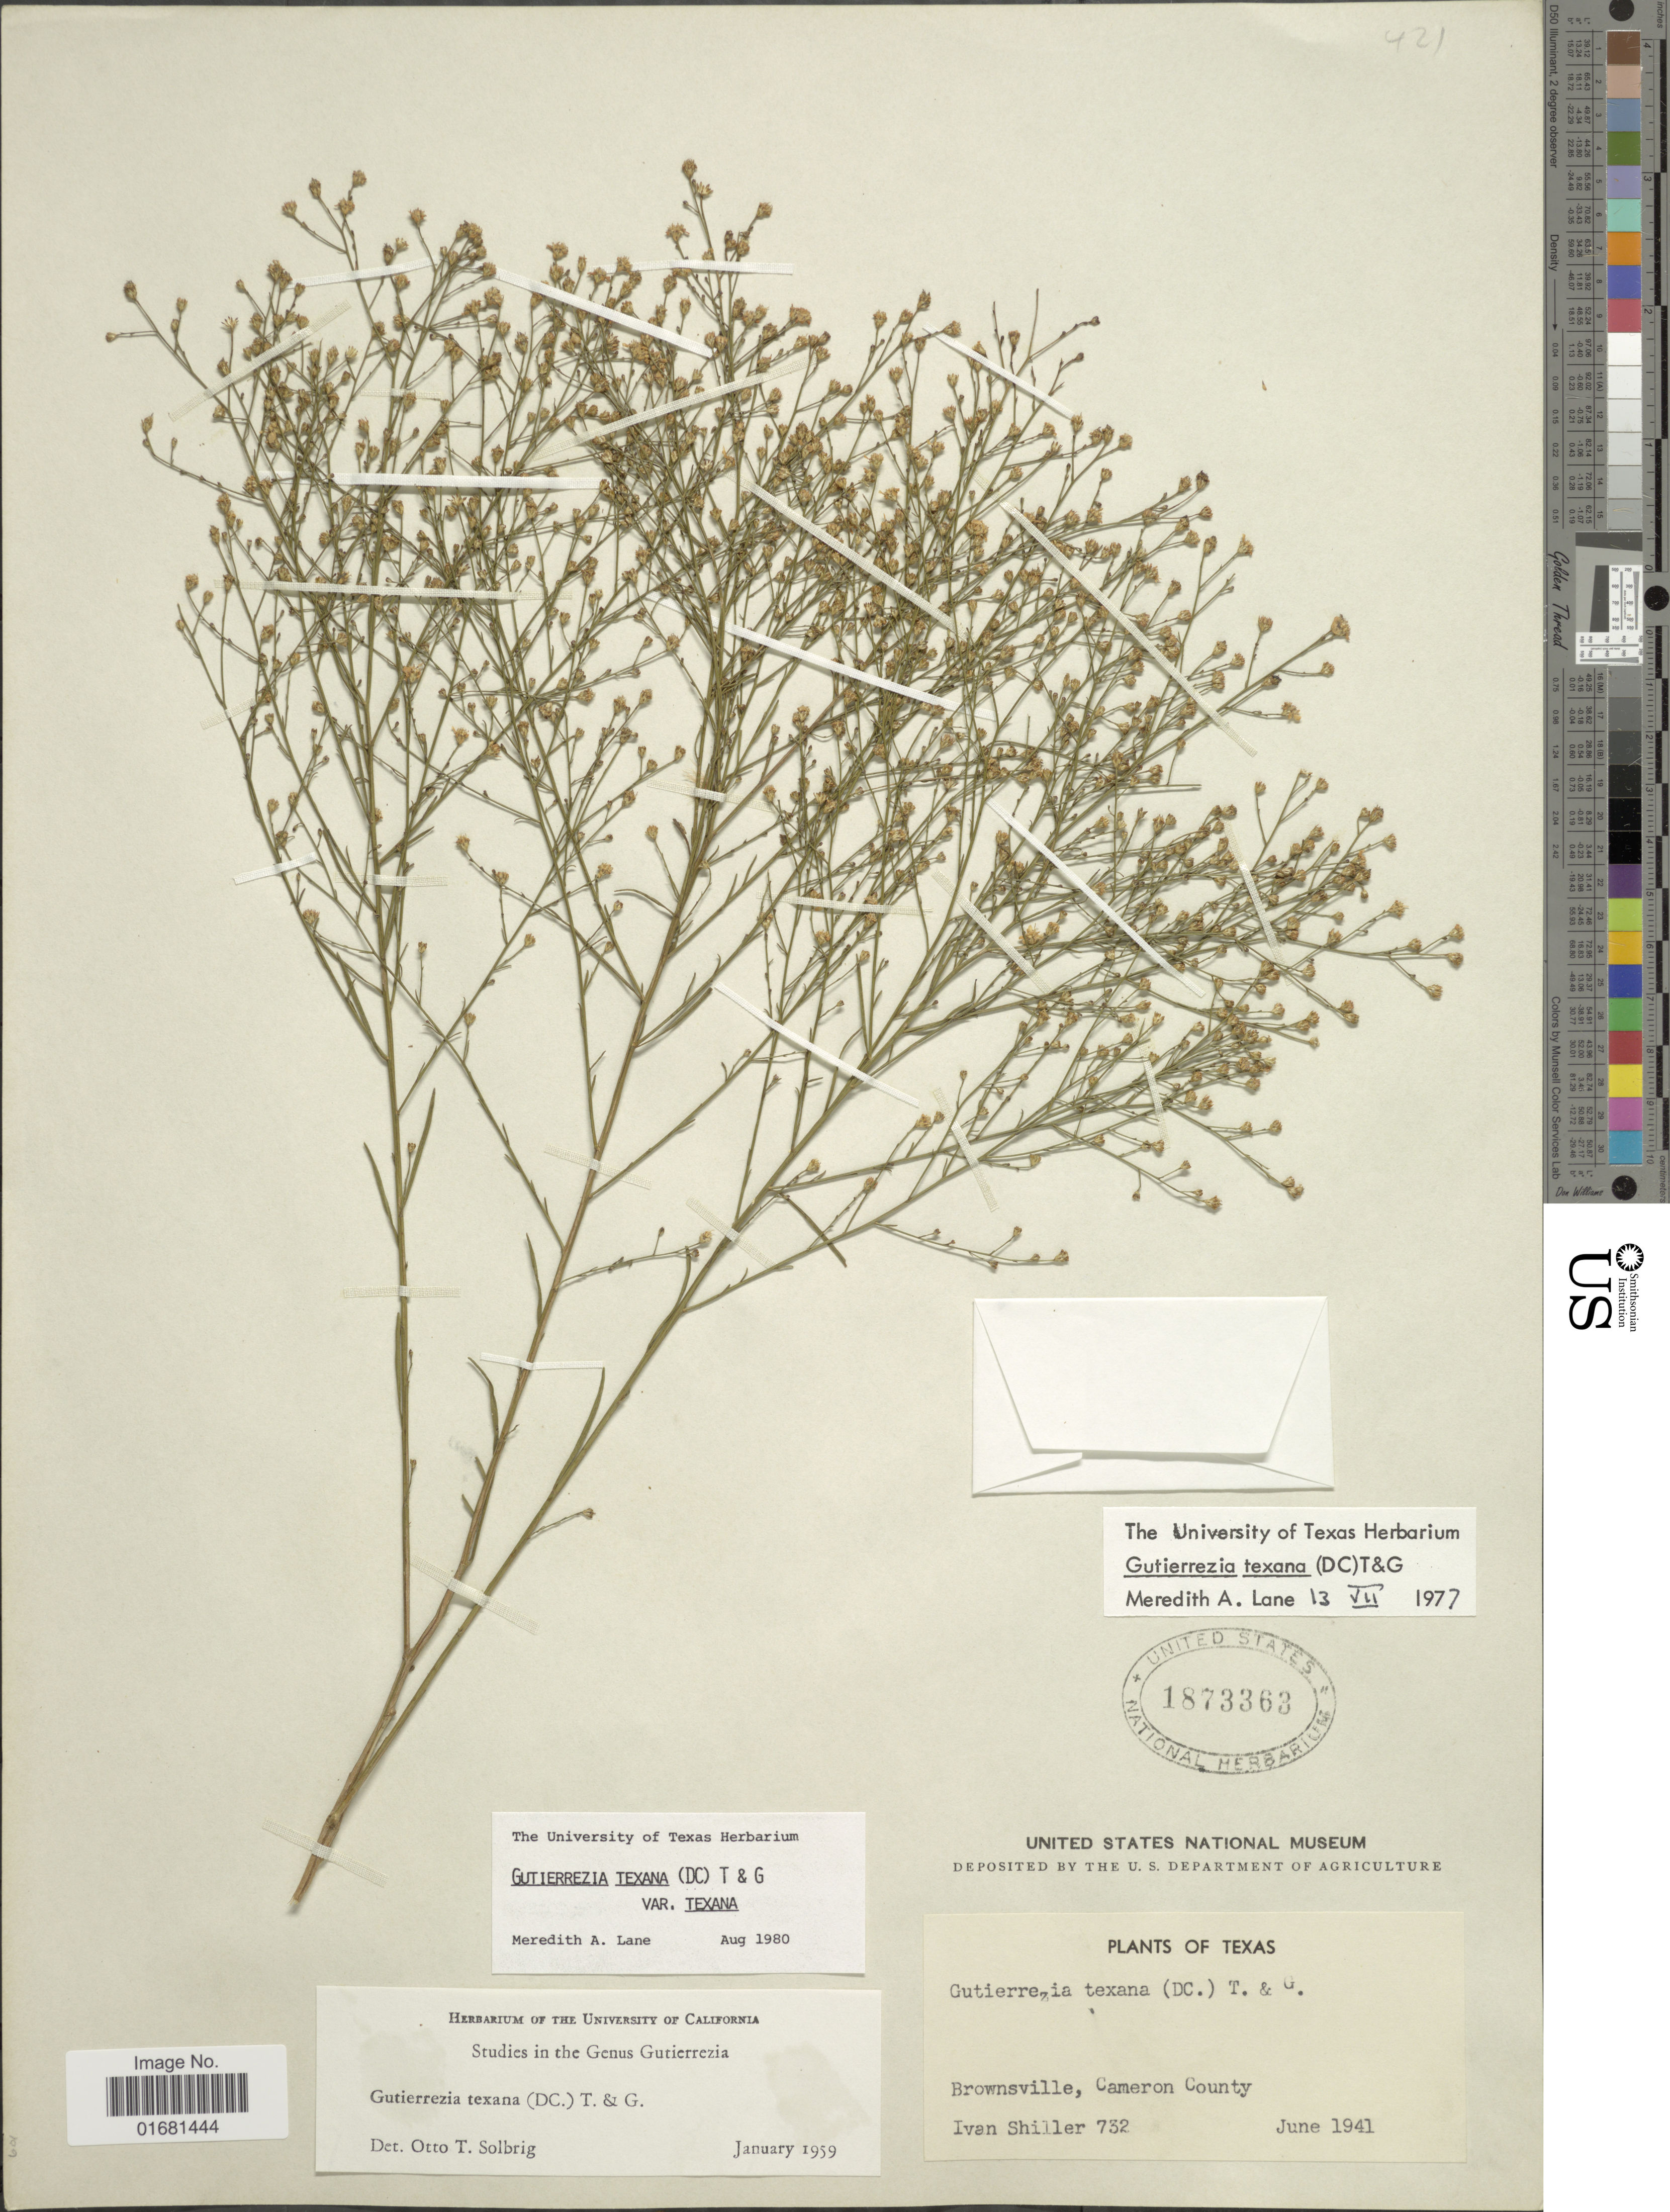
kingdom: Plantae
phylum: Tracheophyta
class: Magnoliopsida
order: Asterales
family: Asteraceae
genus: Gutierrezia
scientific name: Gutierrezia texana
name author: (DC.) Torr. & A. Gray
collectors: I. Shiller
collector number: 732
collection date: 1941-06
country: United States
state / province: Texas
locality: Texas. Brownsville, Cameron County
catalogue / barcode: US 1873363